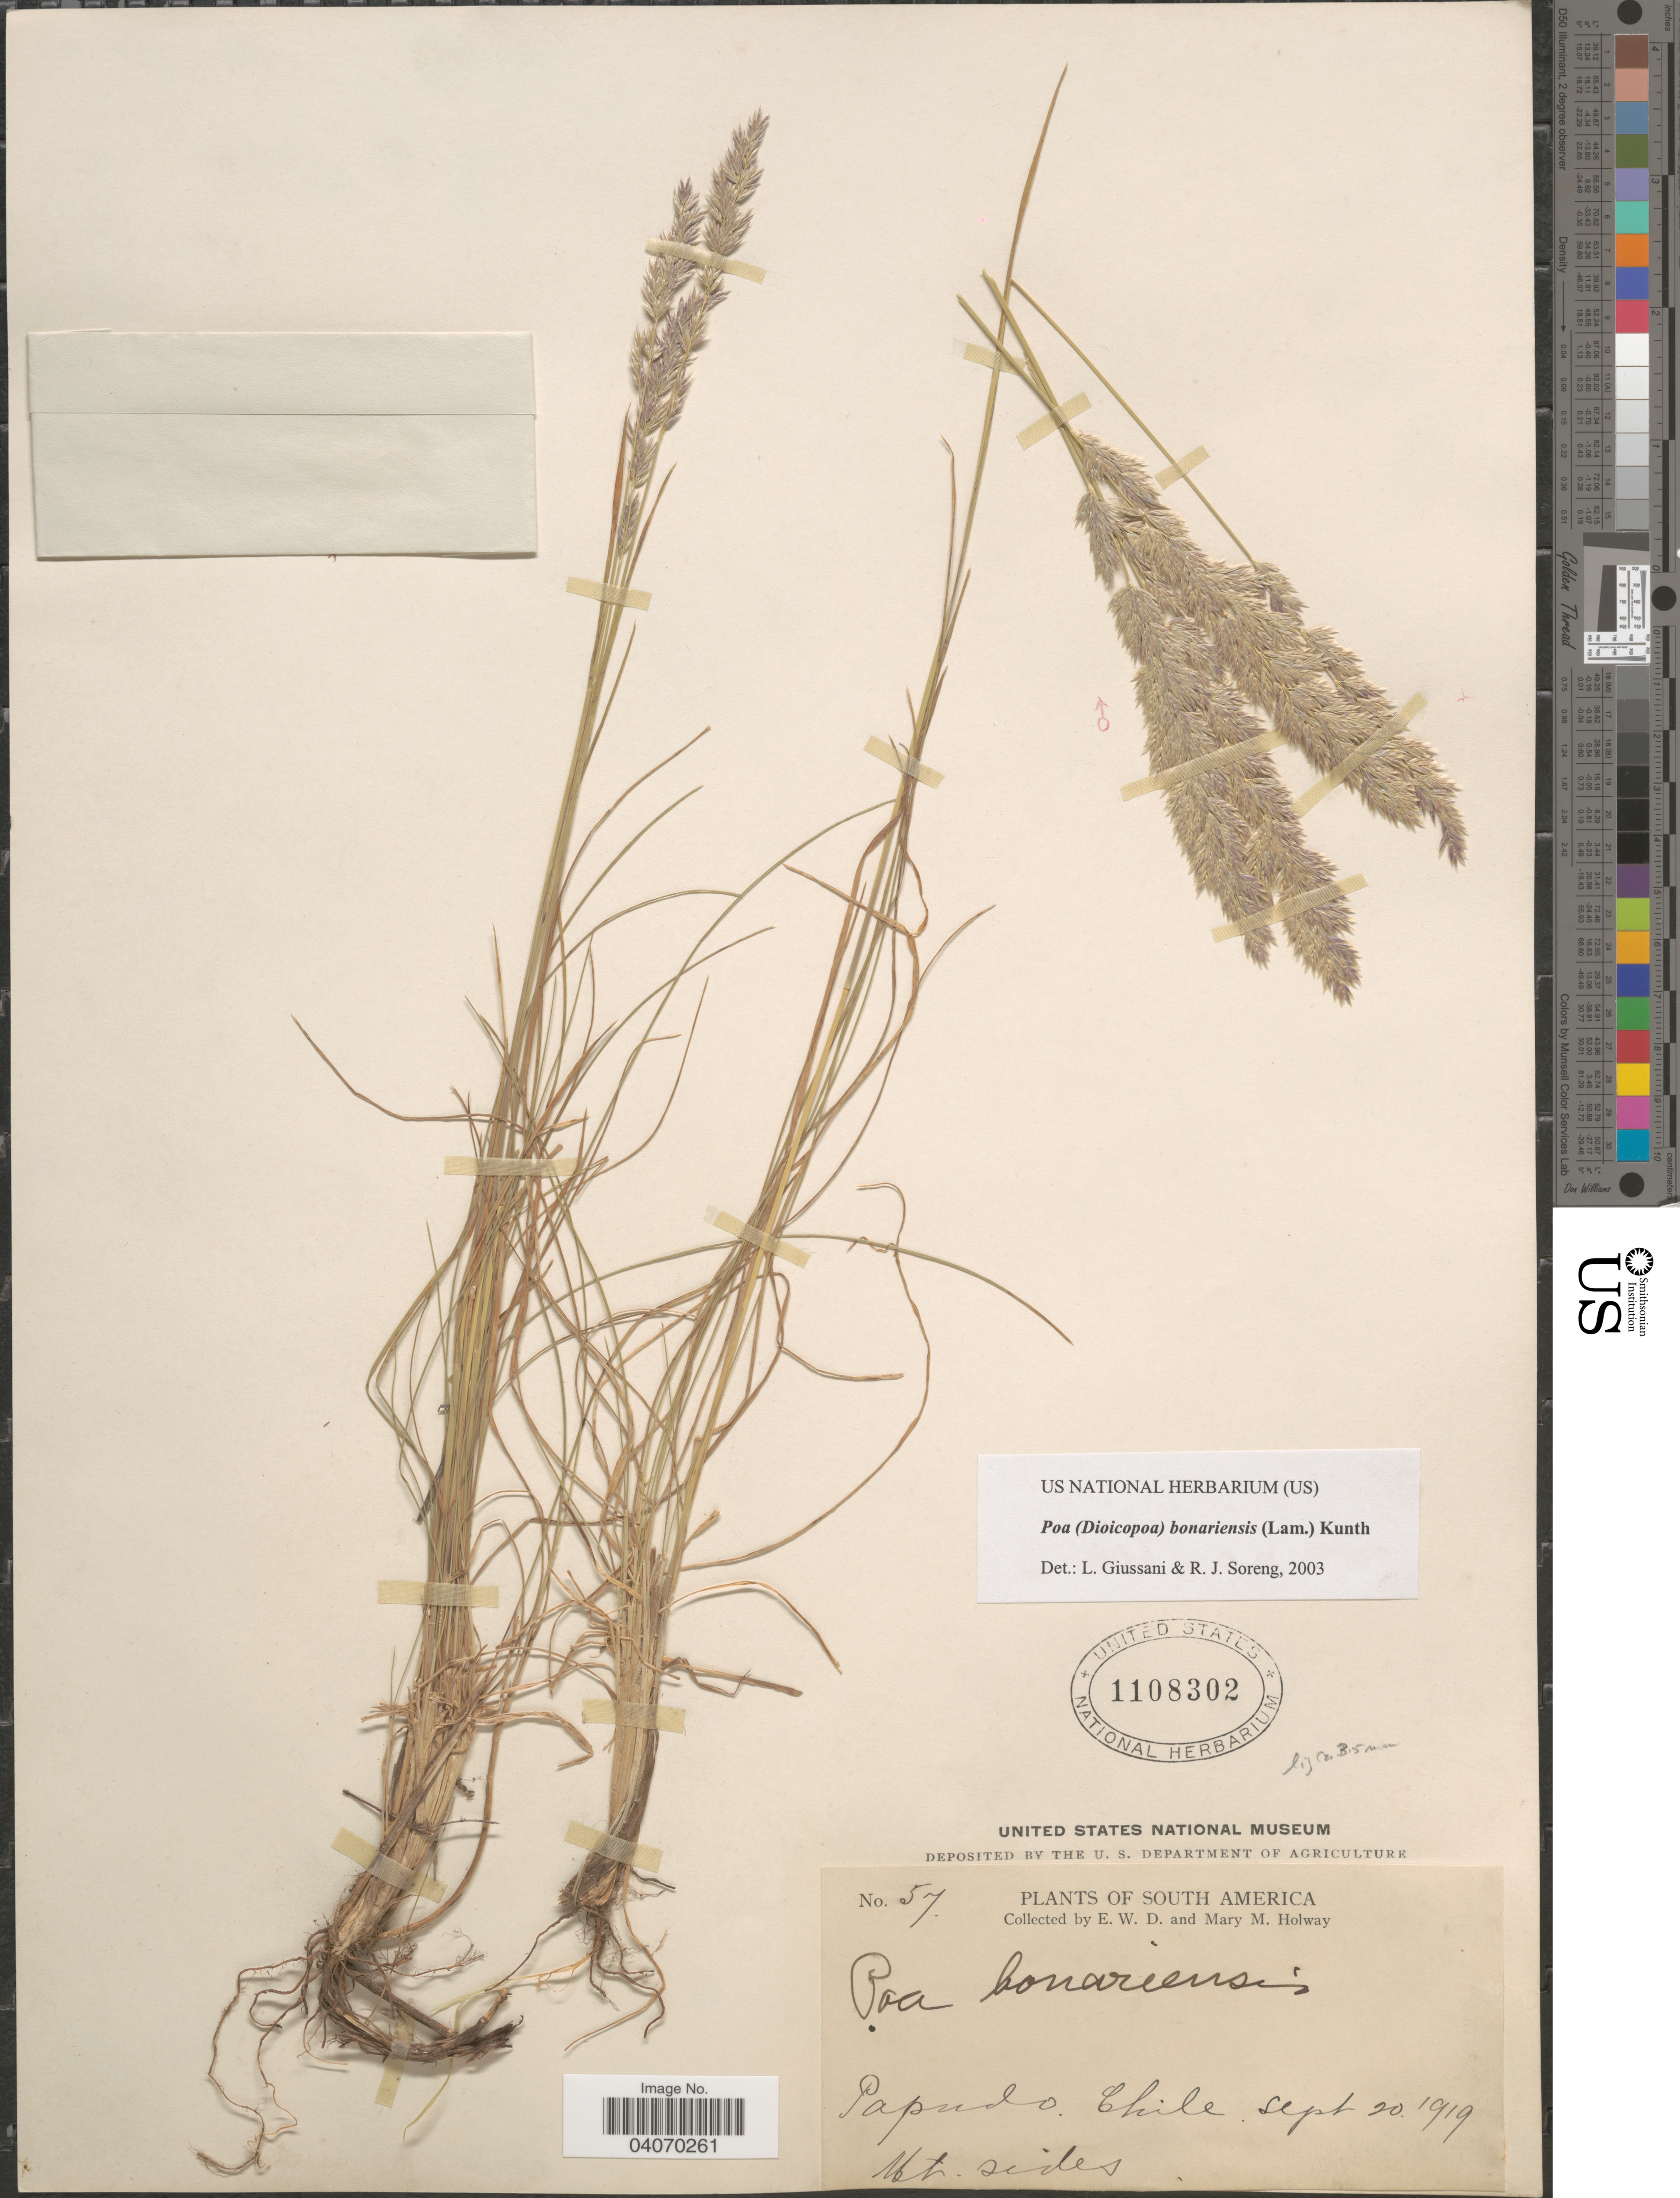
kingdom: Plantae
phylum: Tracheophyta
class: Liliopsida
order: Poales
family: Poaceae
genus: Poa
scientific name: Poa bonariensis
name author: (Lam.) Kunth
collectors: E. W. D. Holway & M. M. Holway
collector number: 57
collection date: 1919-09-20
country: Chile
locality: Papudo. Mt. sides.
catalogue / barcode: US 1108302